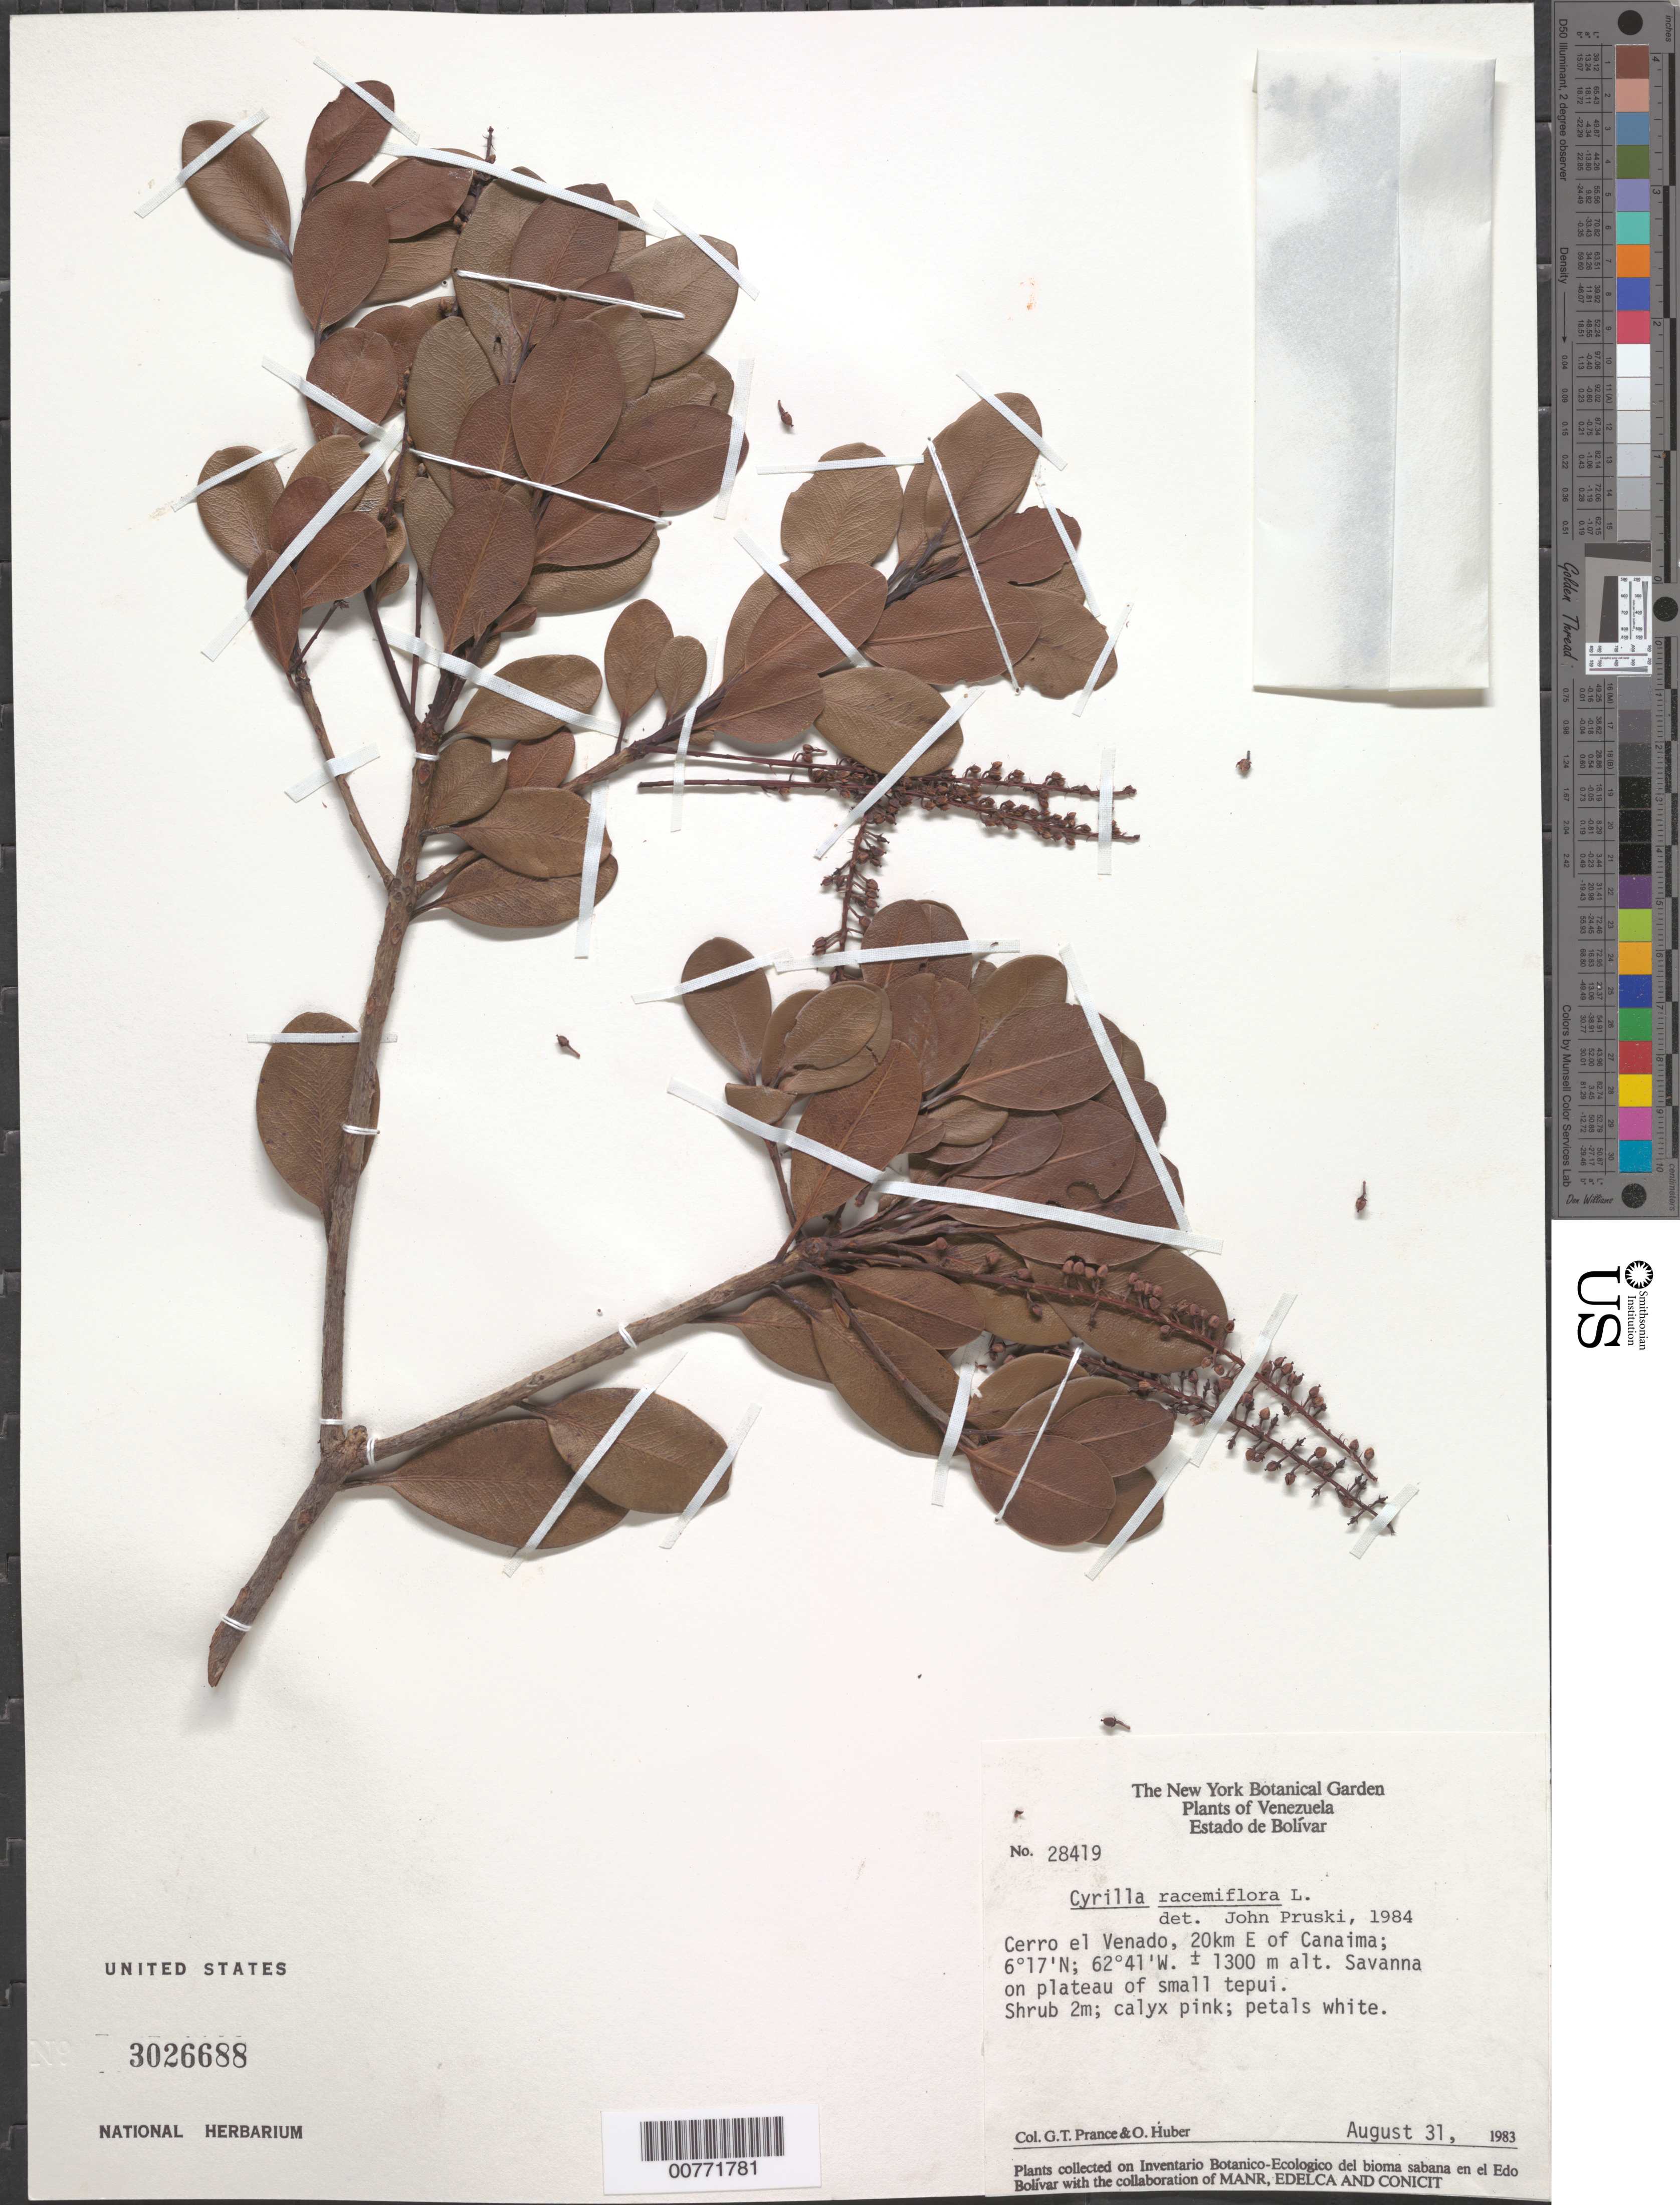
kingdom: Plantae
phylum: Tracheophyta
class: Magnoliopsida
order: Ericales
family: Cyrillaceae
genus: Cyrilla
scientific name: Cyrilla racemiflora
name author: L.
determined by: Pruski, J. F.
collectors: G. T. Prance & O. Huber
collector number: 28419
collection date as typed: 31-Aug-83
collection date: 1983-08-31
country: Venezuela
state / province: Bolívar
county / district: Piar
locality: Cerro el Venado, 20 km E of Canaima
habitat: Savanna on plateau of small tepui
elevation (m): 1300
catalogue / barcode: US 3026688